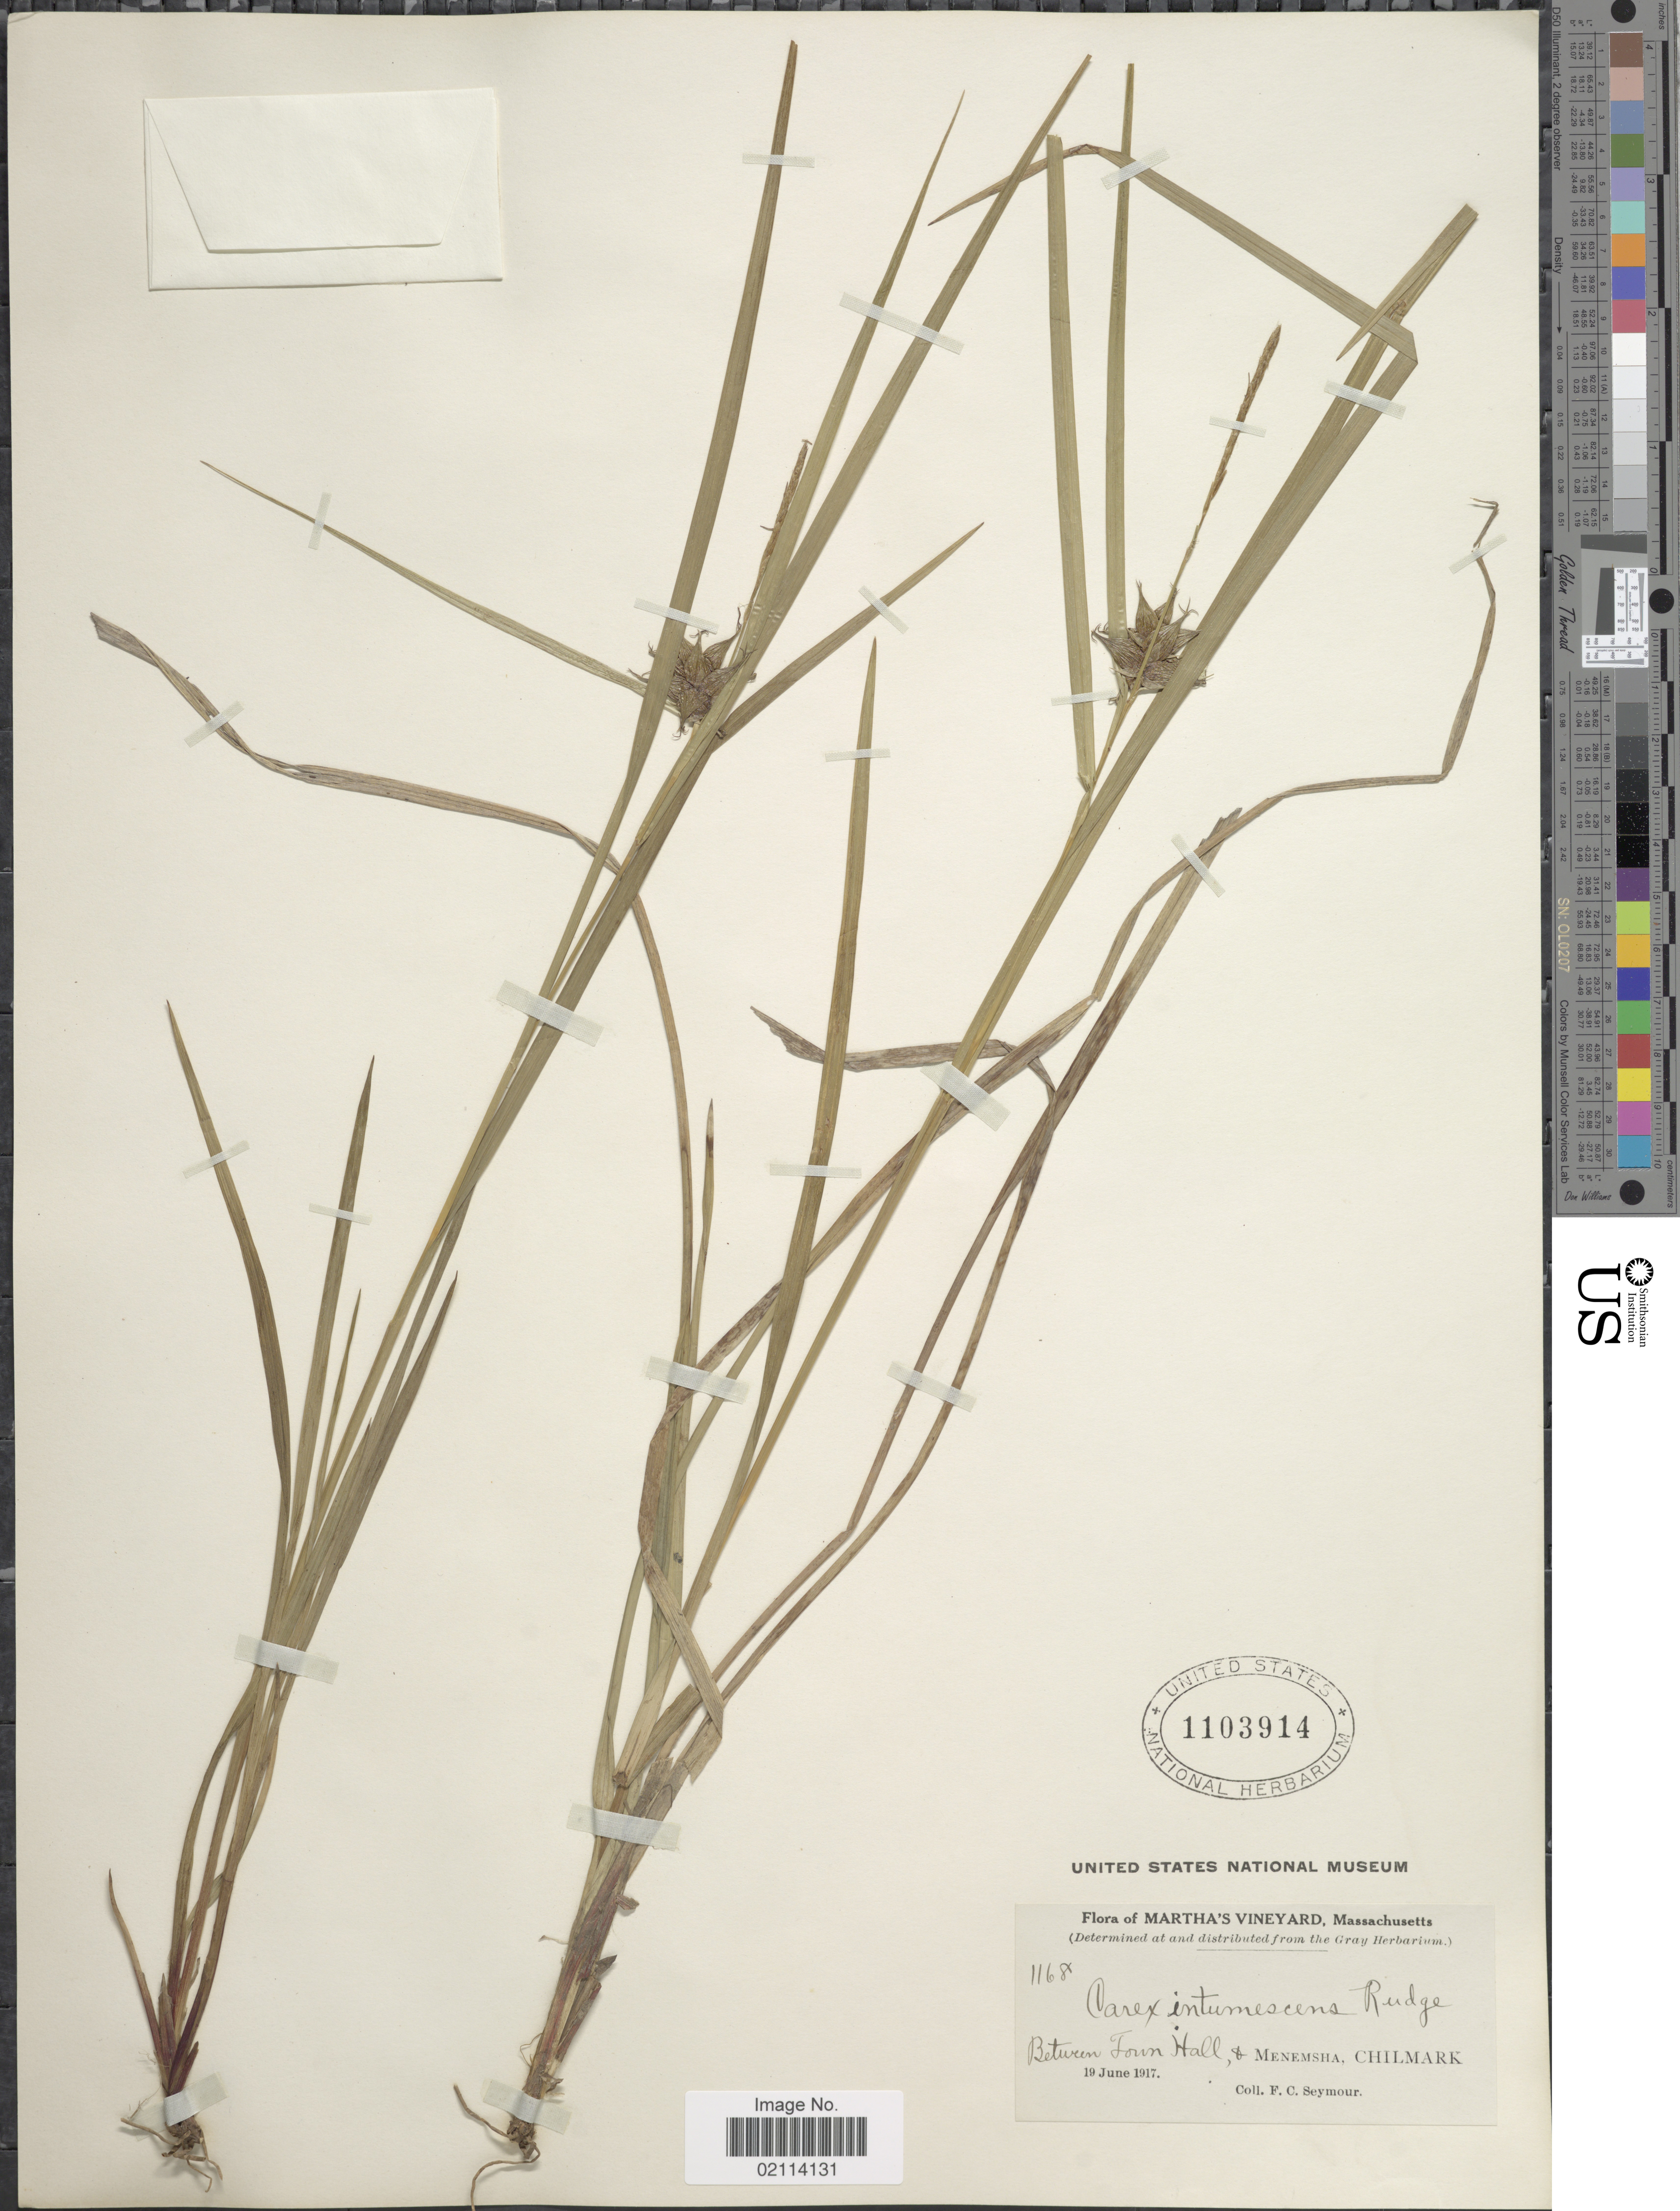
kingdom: Plantae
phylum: Tracheophyta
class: Liliopsida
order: Poales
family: Cyperaceae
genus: Carex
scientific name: Carex intumescens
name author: Rudge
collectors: F. C. Seymour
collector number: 1168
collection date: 1917-06-19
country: United States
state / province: Massachusetts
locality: Martha's Vineyard, Between Town Hall & Menemsha, Chilmark.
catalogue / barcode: US 1103914